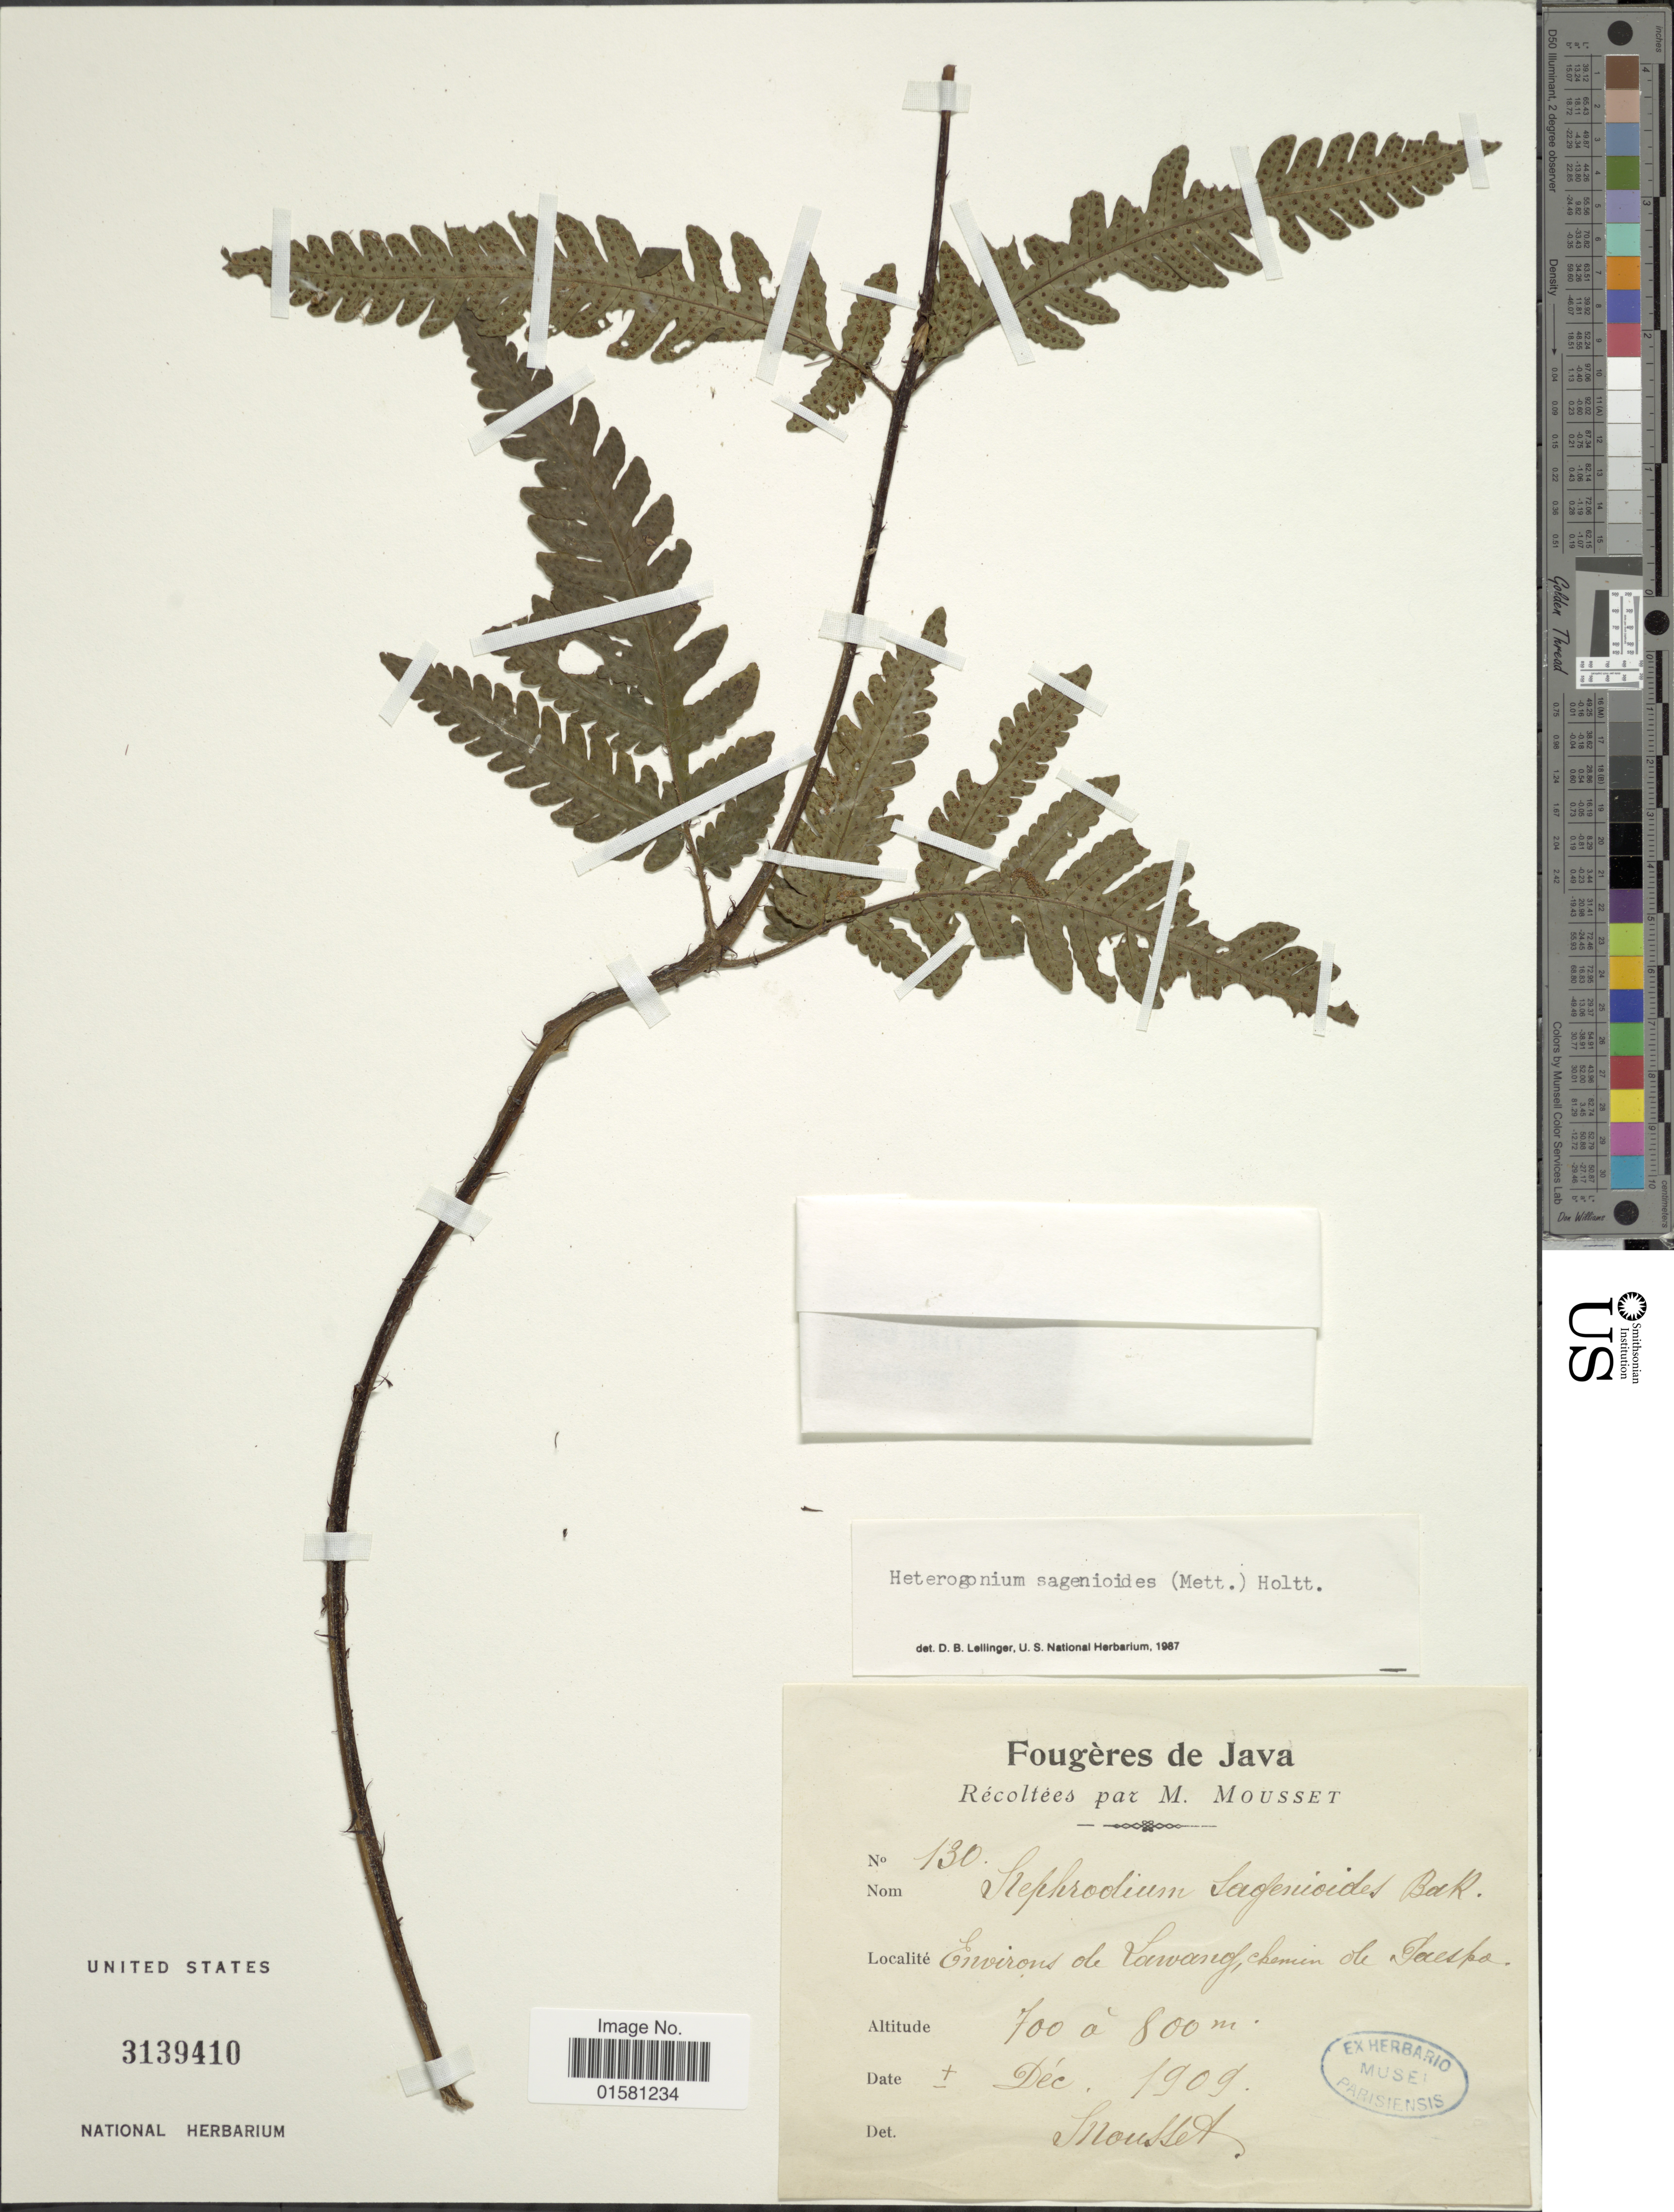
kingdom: Plantae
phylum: Tracheophyta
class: Polypodiopsida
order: Polypodiales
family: Tectariaceae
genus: Tectaria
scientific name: Tectaria sagenioides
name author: (Mett.) Christenh.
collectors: M. Mousset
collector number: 130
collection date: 1909-12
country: Indonesia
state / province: Java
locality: Environ de Lawang, Chemin ole Gaespo [interpreted]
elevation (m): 700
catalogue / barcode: US 3139410